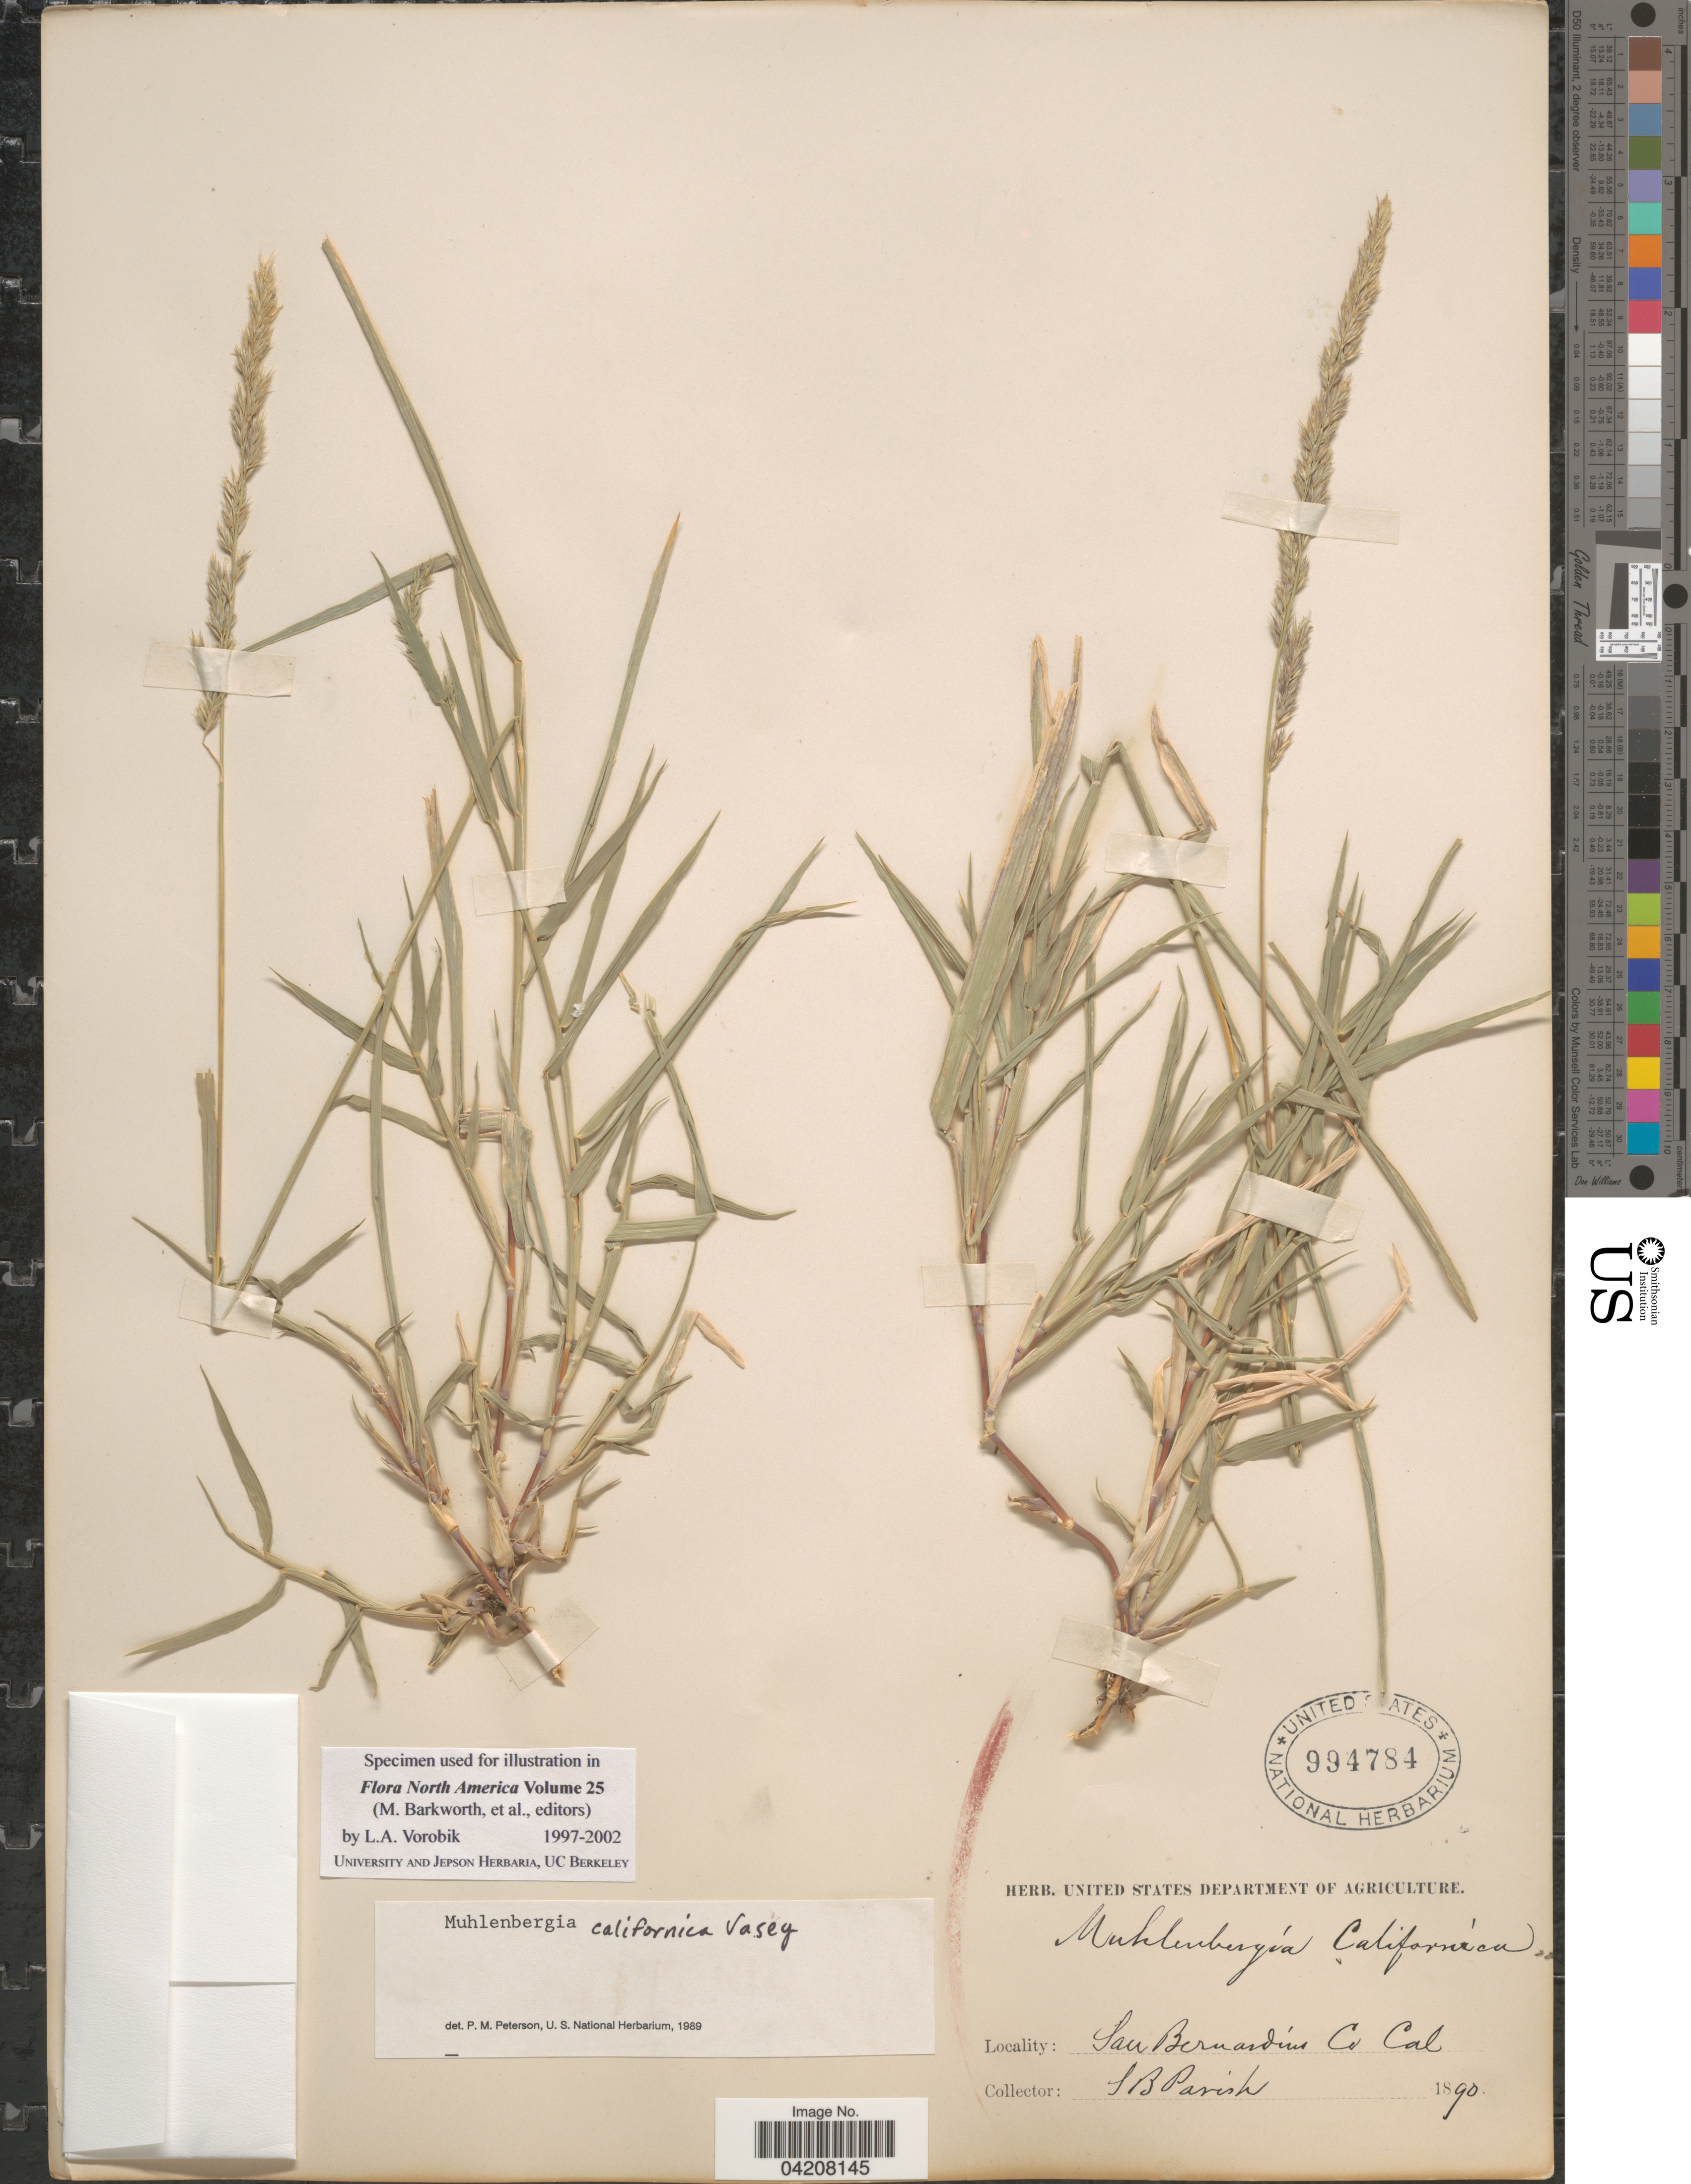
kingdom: Plantae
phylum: Tracheophyta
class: Liliopsida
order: Poales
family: Poaceae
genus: Muhlenbergia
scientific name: Muhlenbergia californica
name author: Vasey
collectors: S. B. Parish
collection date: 1890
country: United States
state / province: California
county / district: San Bernardino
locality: San Bernardino Co.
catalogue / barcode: US 994784